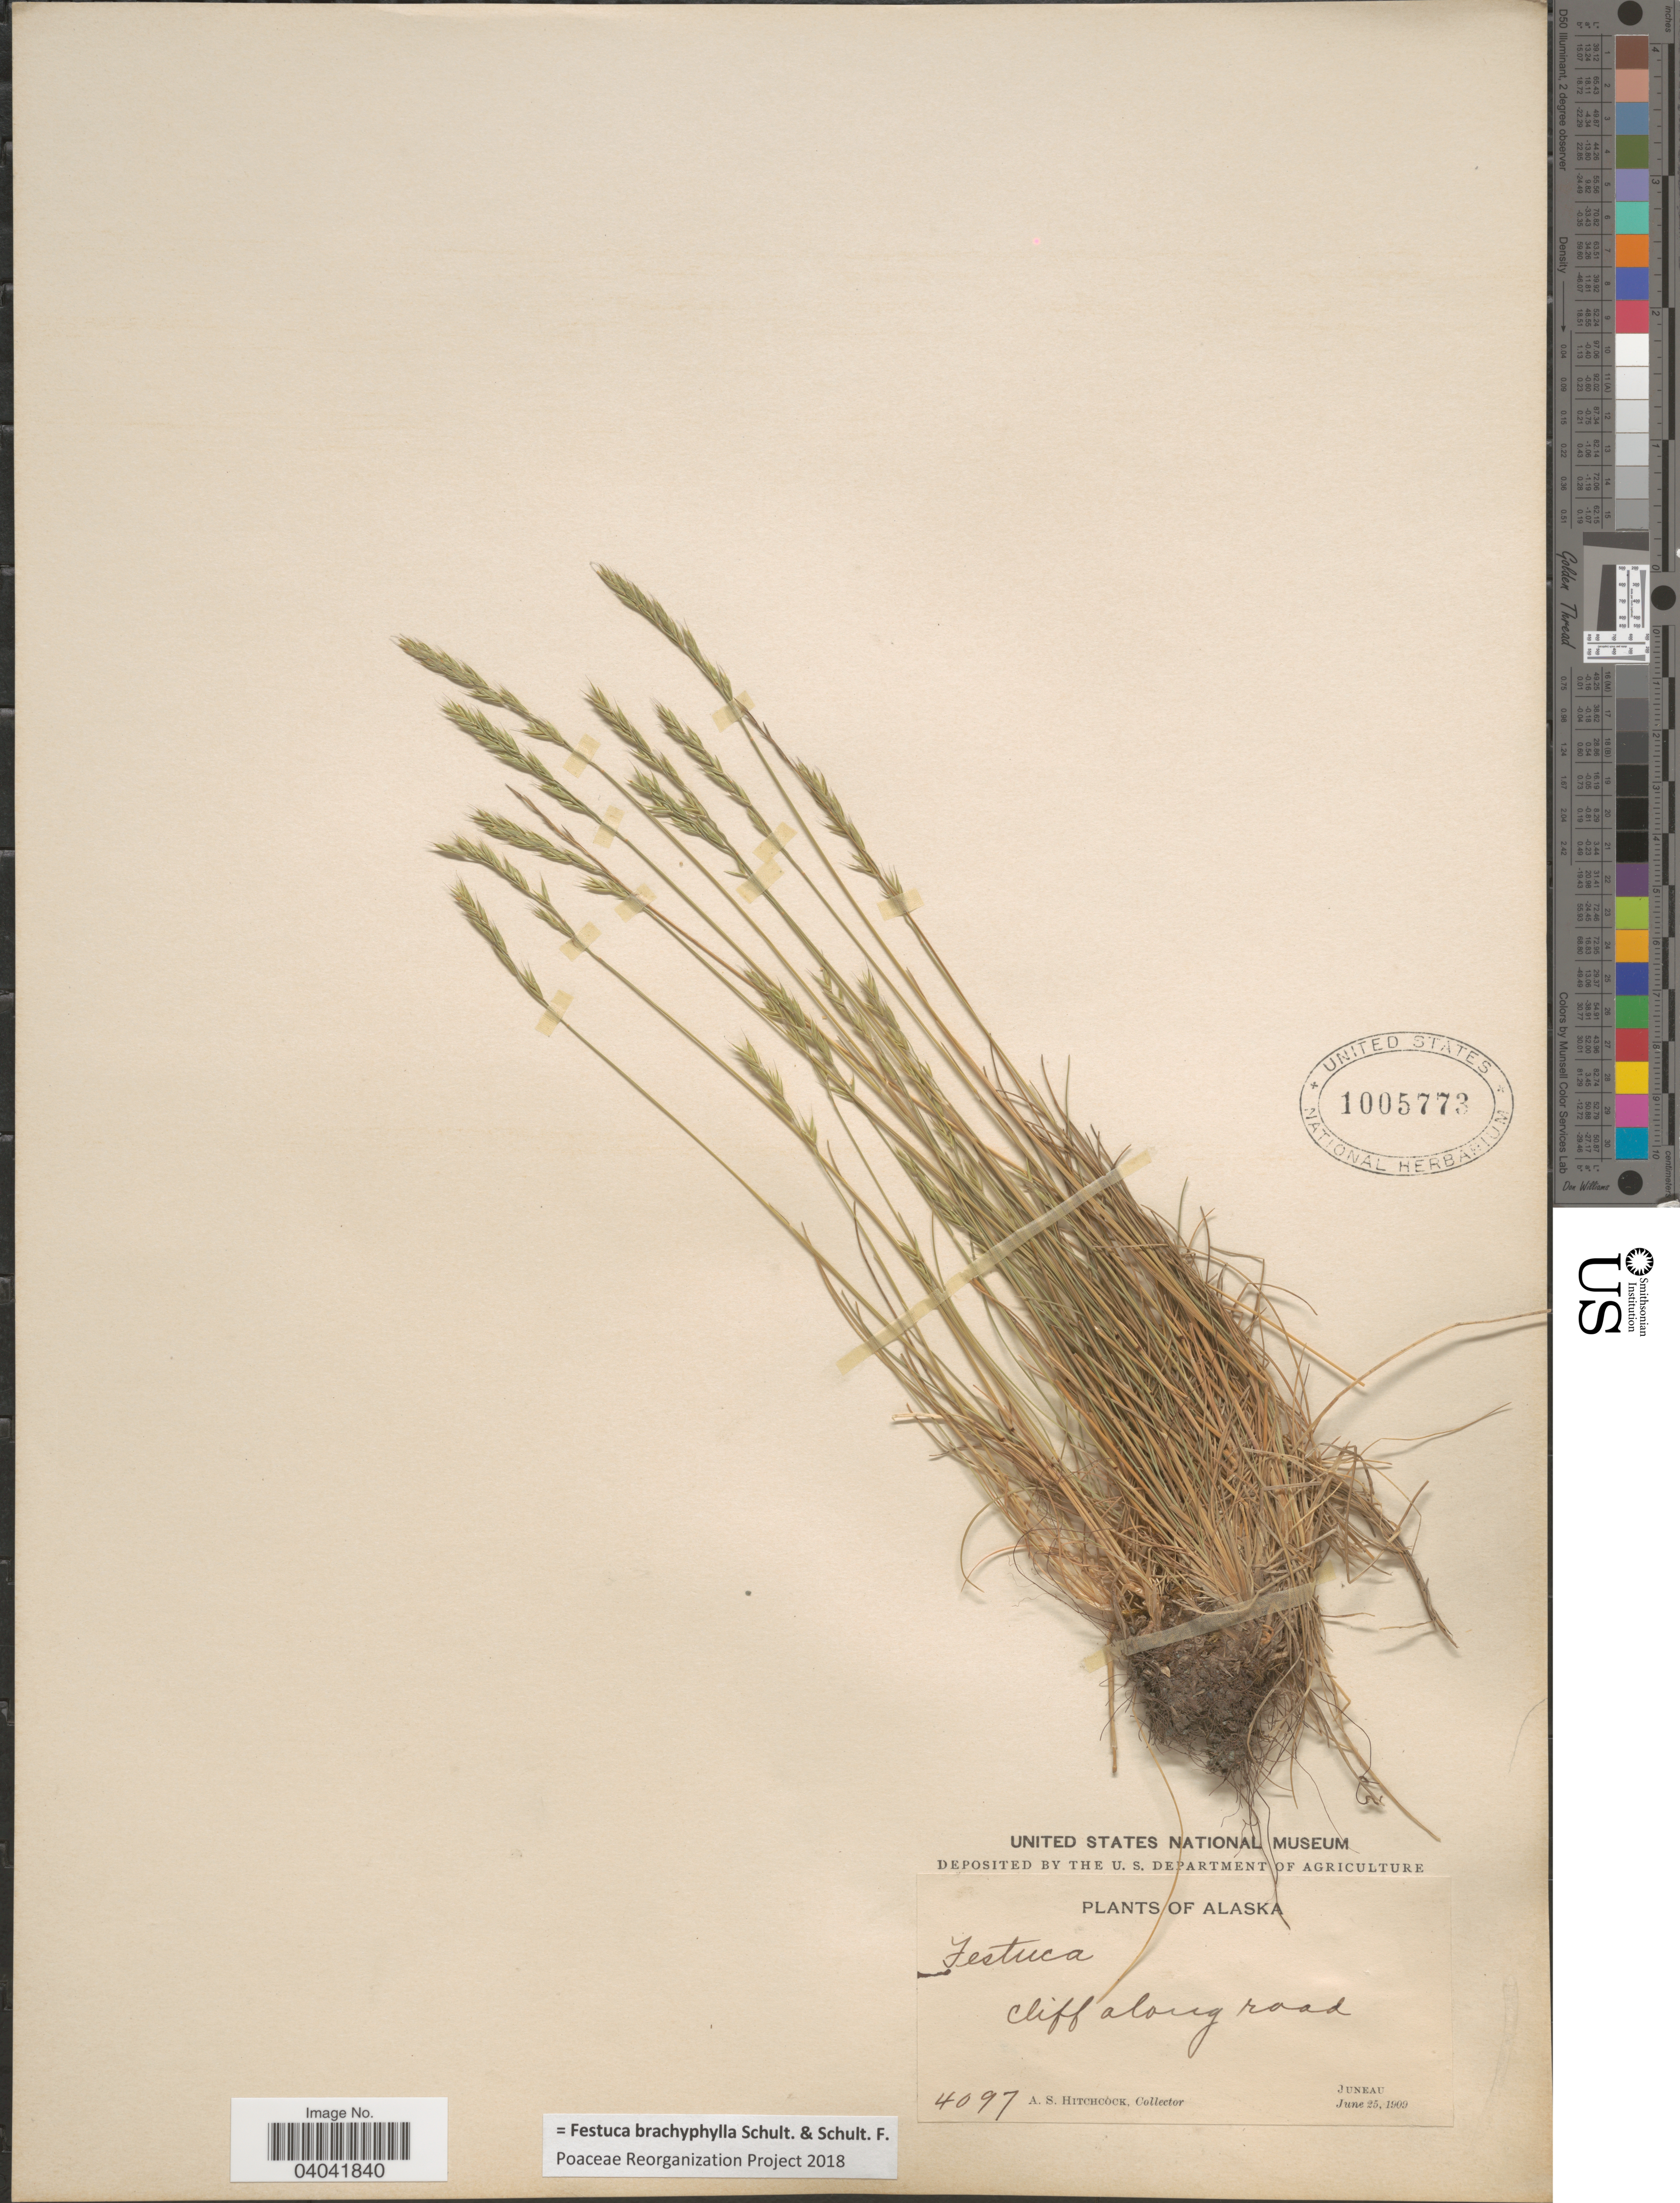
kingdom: Plantae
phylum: Tracheophyta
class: Liliopsida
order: Poales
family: Poaceae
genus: Festuca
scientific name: Festuca brachyphylla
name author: Schult. & Schult. f.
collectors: A. S. Hitchcock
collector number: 4097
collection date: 1909-06-25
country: United States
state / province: Alaska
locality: Cliff along road. Juneau.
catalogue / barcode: US 1005773